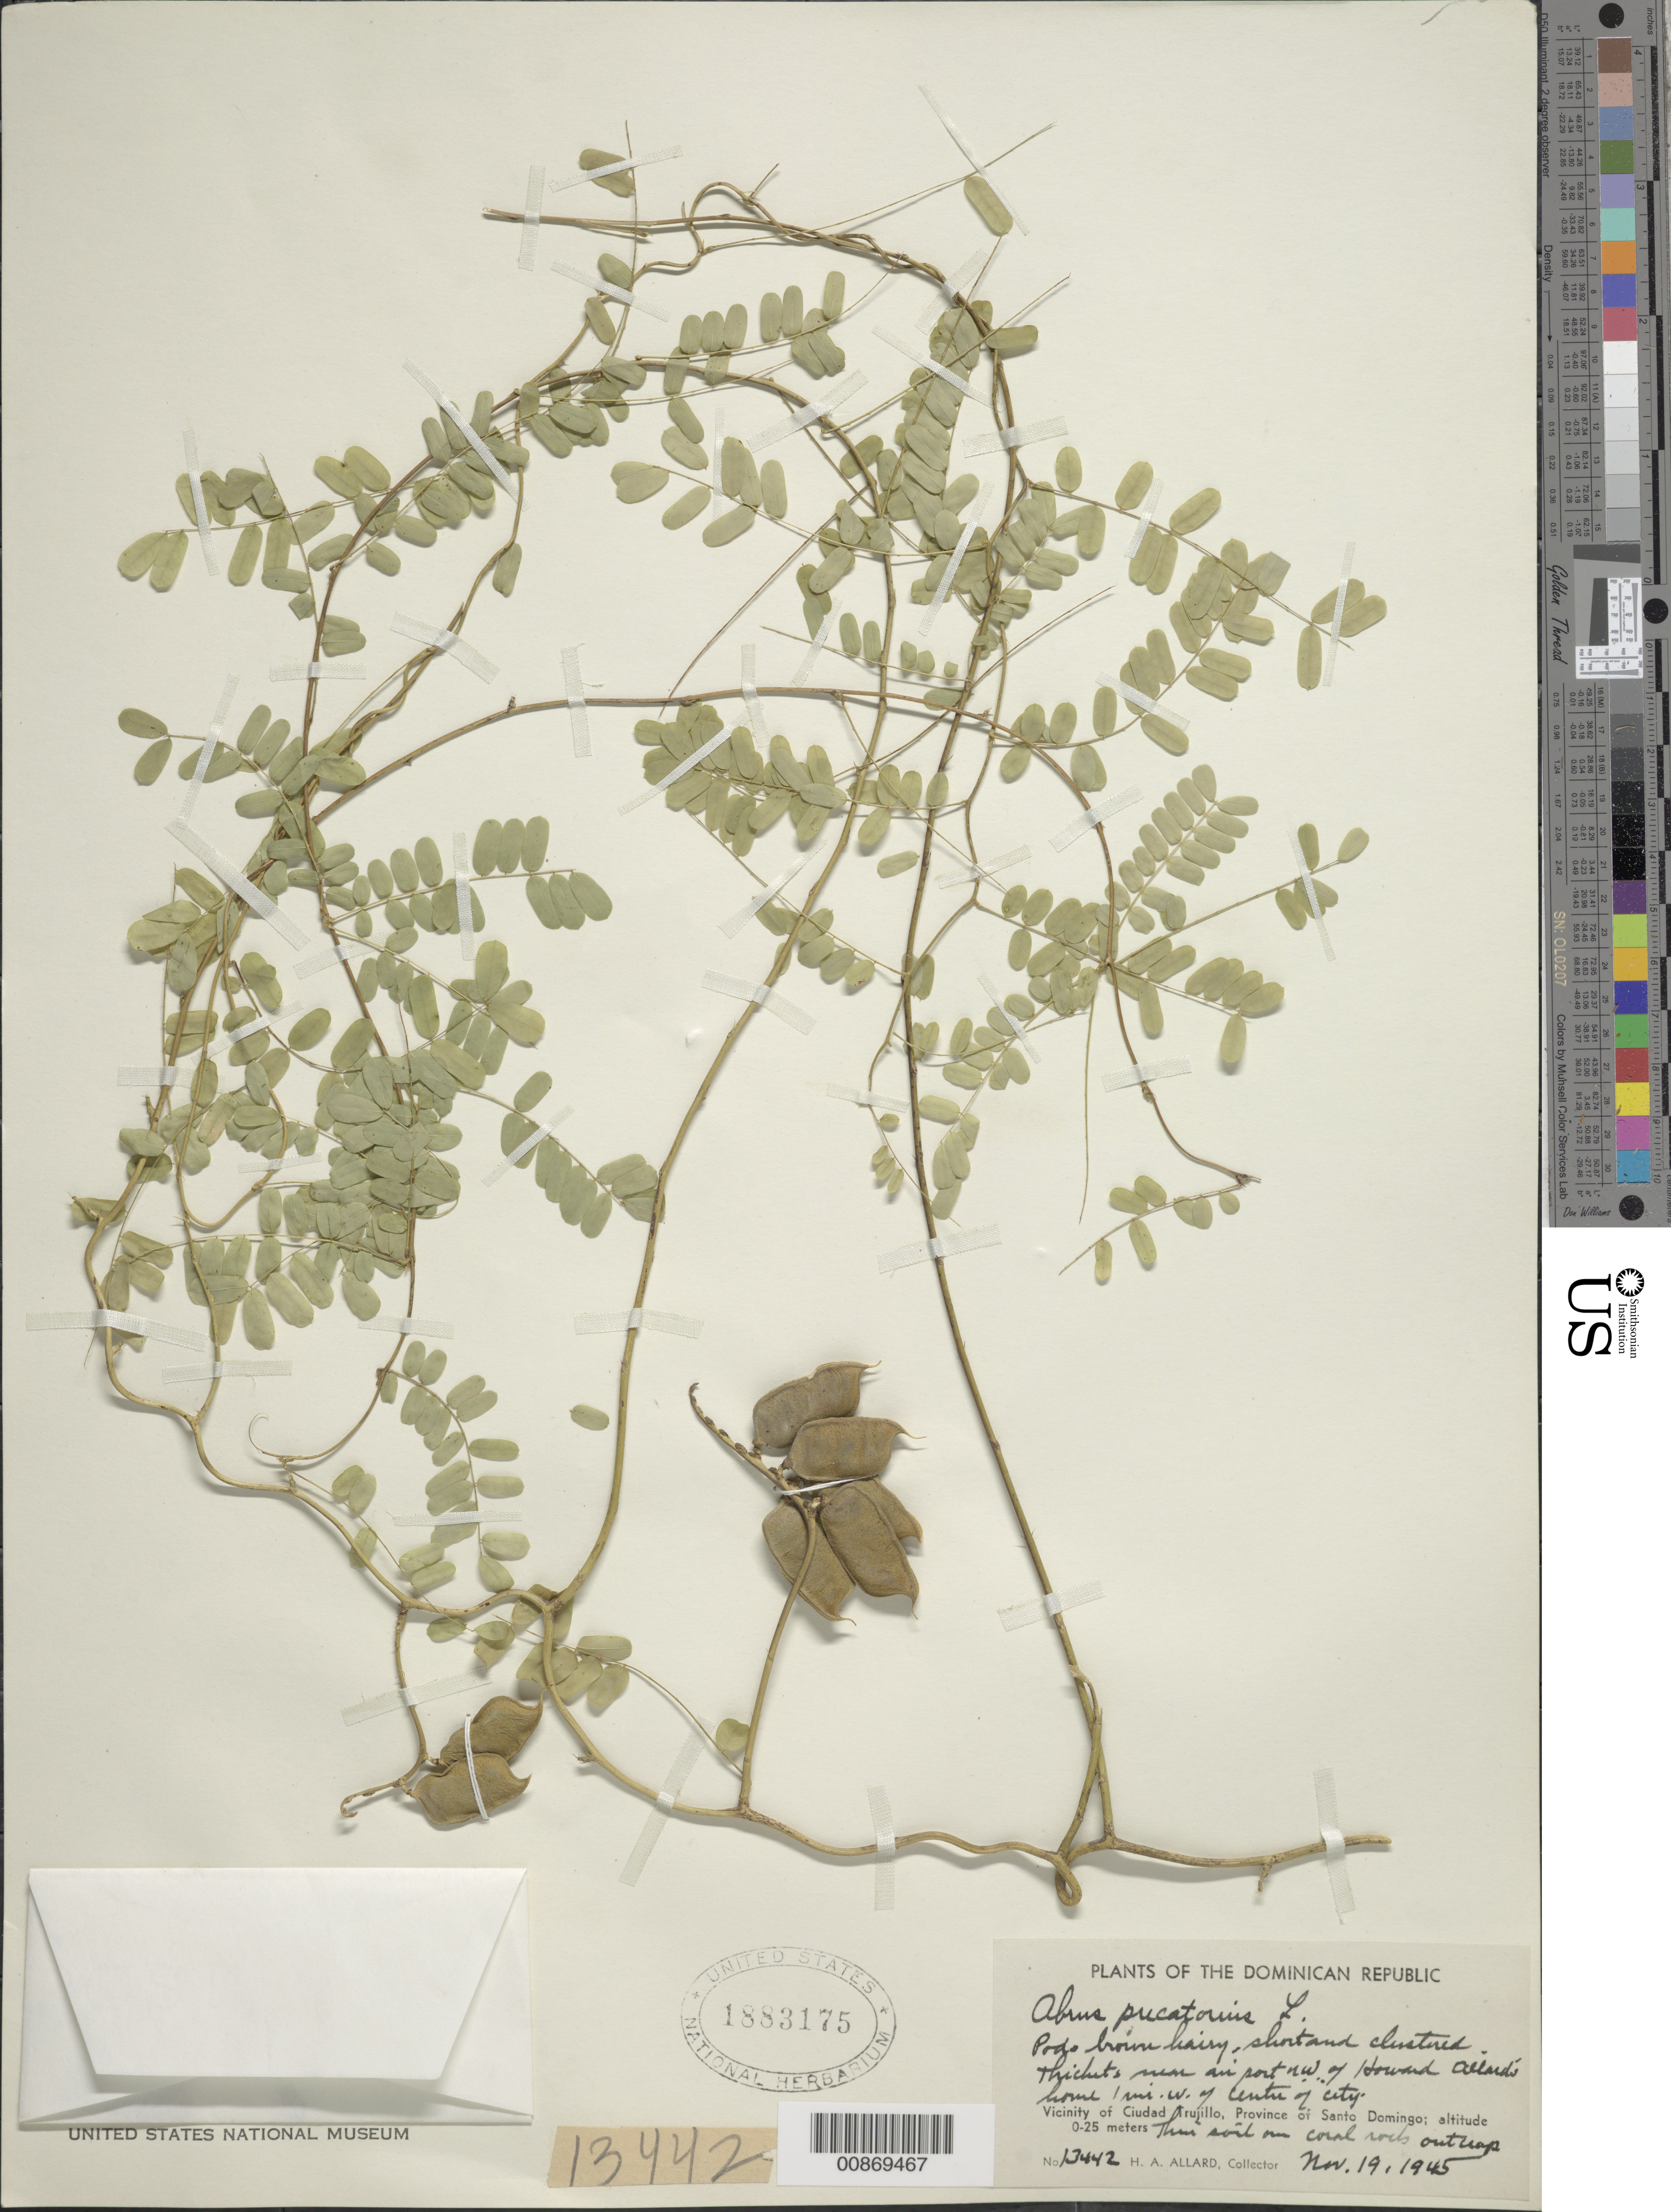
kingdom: Plantae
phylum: Tracheophyta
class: Magnoliopsida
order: Fabales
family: Fabaceae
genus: Abrus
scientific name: Abrus precatorius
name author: L.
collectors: H. A. Allard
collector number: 13442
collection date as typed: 19 Nov 1945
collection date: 1945-11-19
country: Dominican Republic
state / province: Distrito Nacional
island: Hispaniola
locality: Vicinity of Ciudad Trujillo, Province of Santo Domingo (obsolete). Near airport NW of Howard Allard's home, 1 mi. W of center of city.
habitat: Short and clustered thickets. Thin soil on coral rocks outcrops.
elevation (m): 0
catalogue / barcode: US 1883175